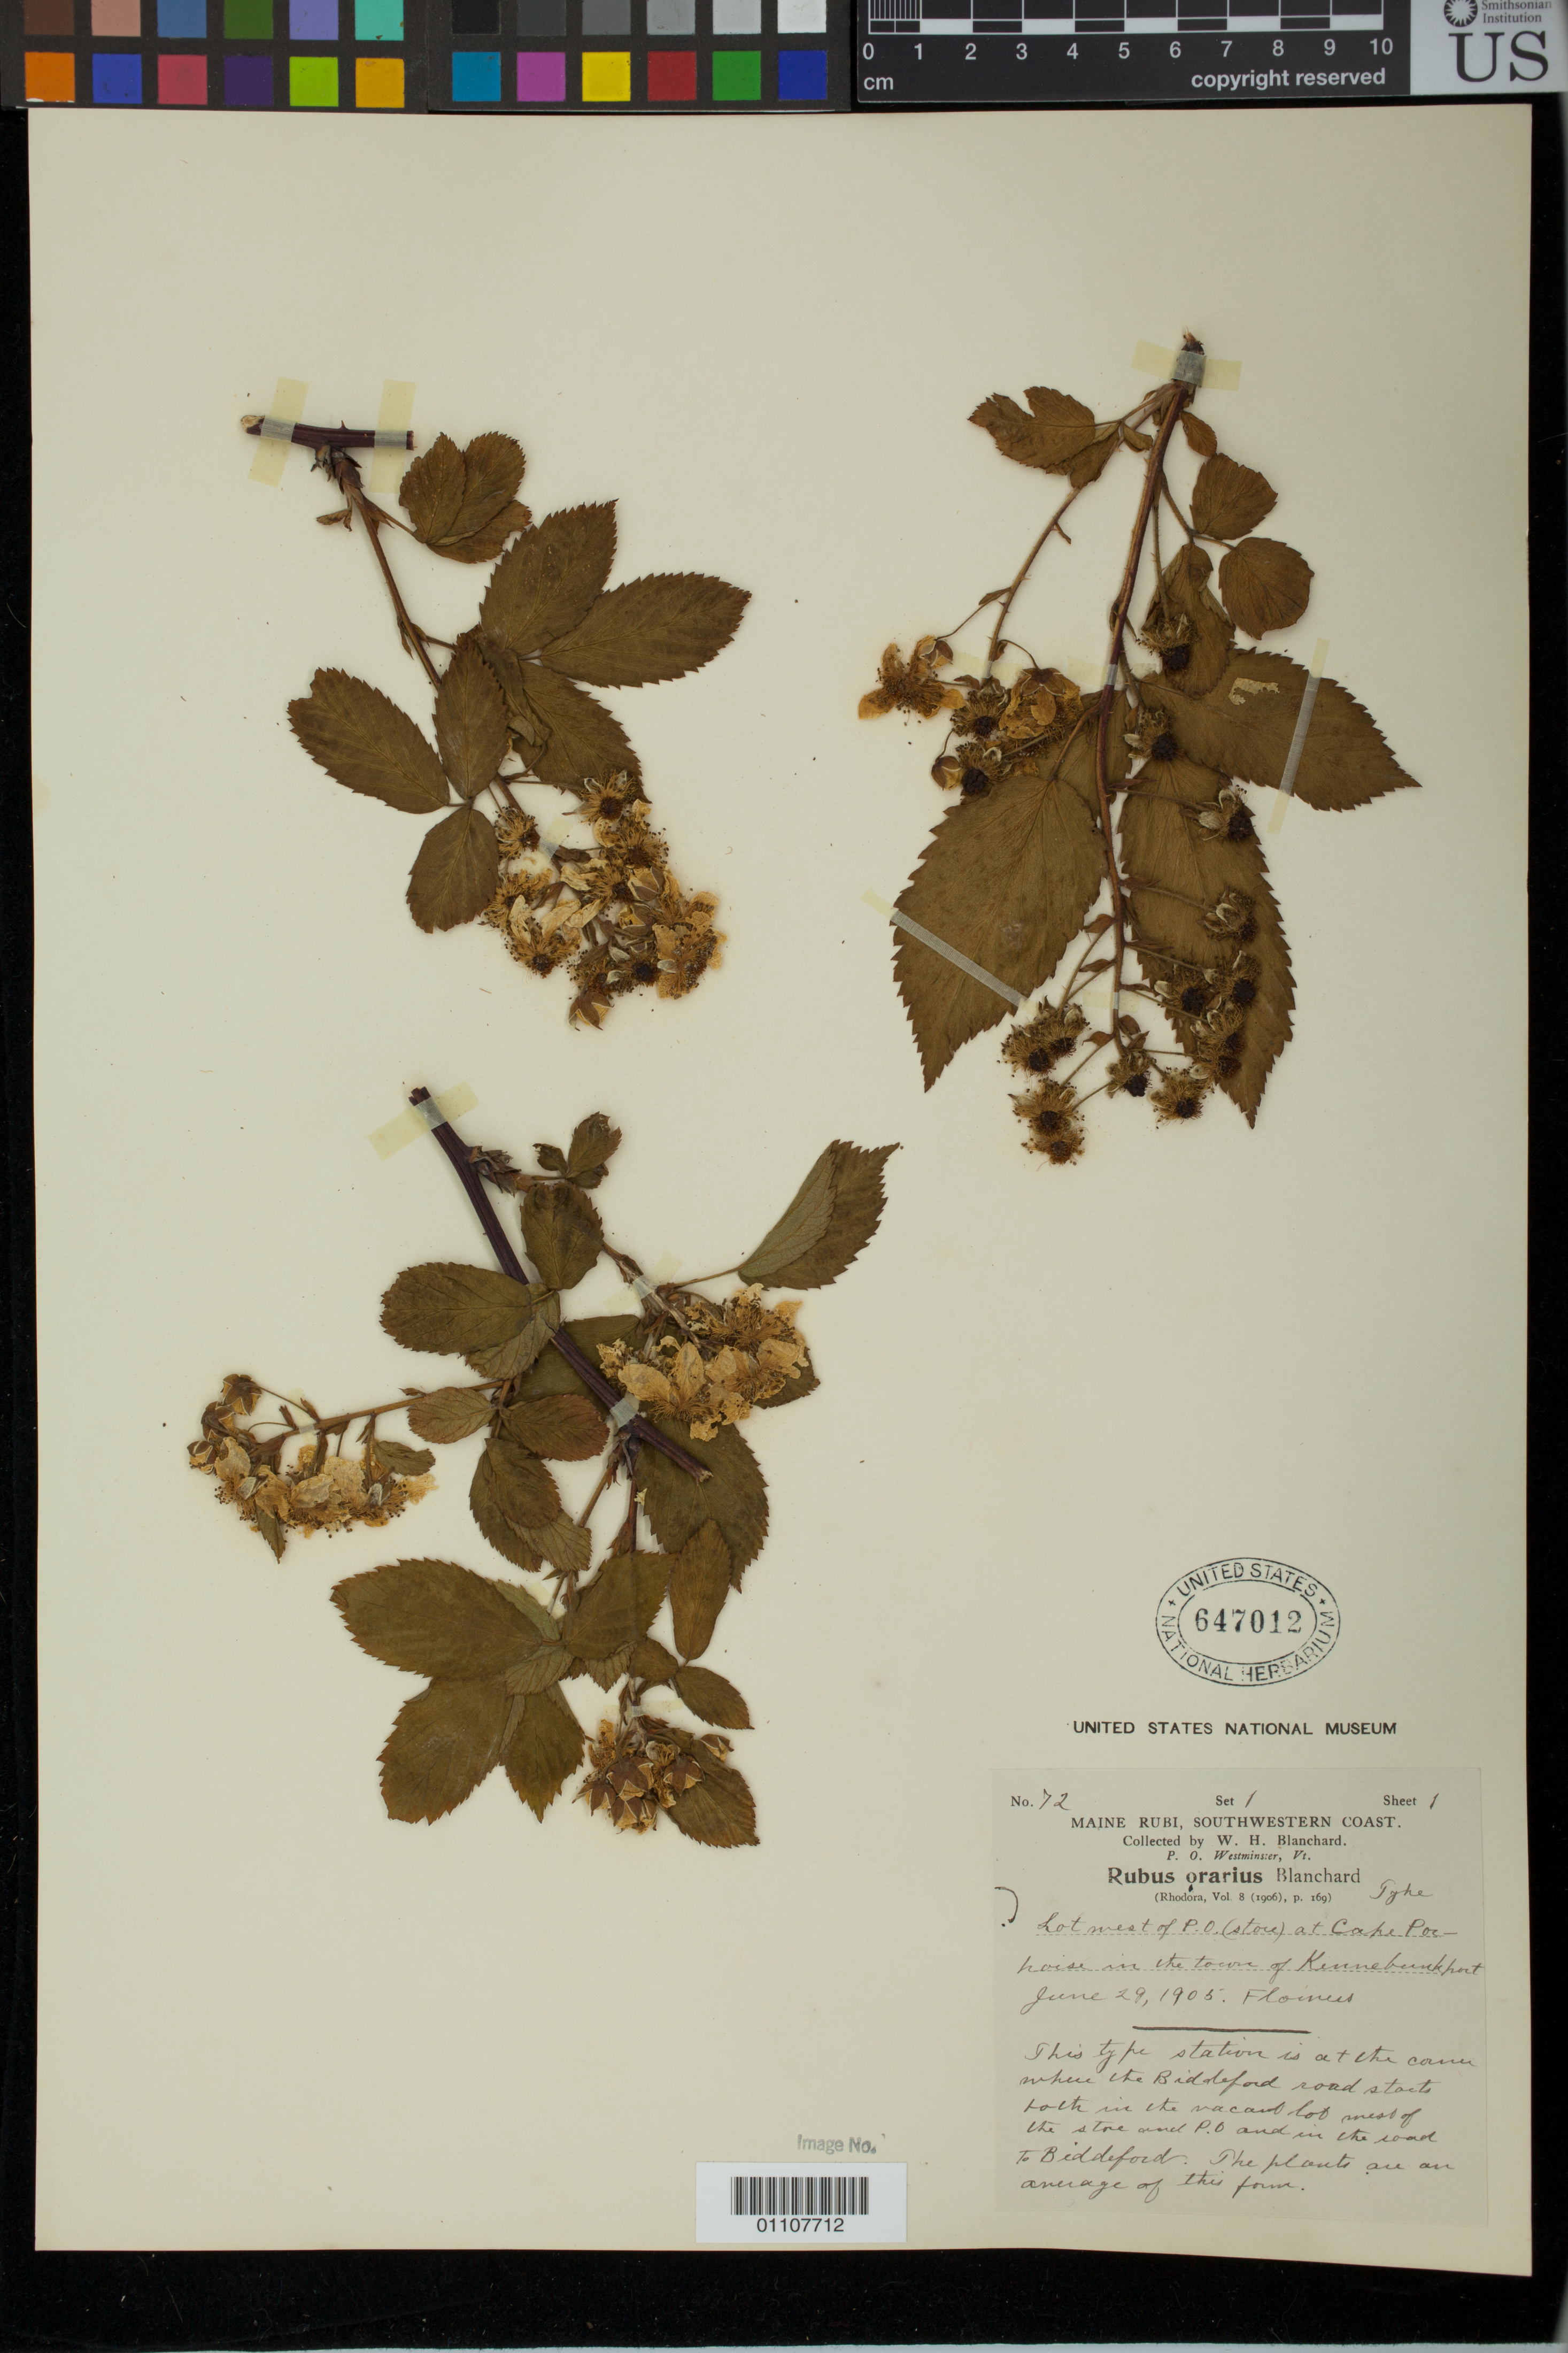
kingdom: Plantae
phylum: Tracheophyta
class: Magnoliopsida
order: Rosales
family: Rosaceae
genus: Rubus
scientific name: Rubus orarius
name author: Blanch.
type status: Type Collection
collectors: W. H. Blanchard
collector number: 72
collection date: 1905-06-29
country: United States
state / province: Maine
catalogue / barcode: US 647012